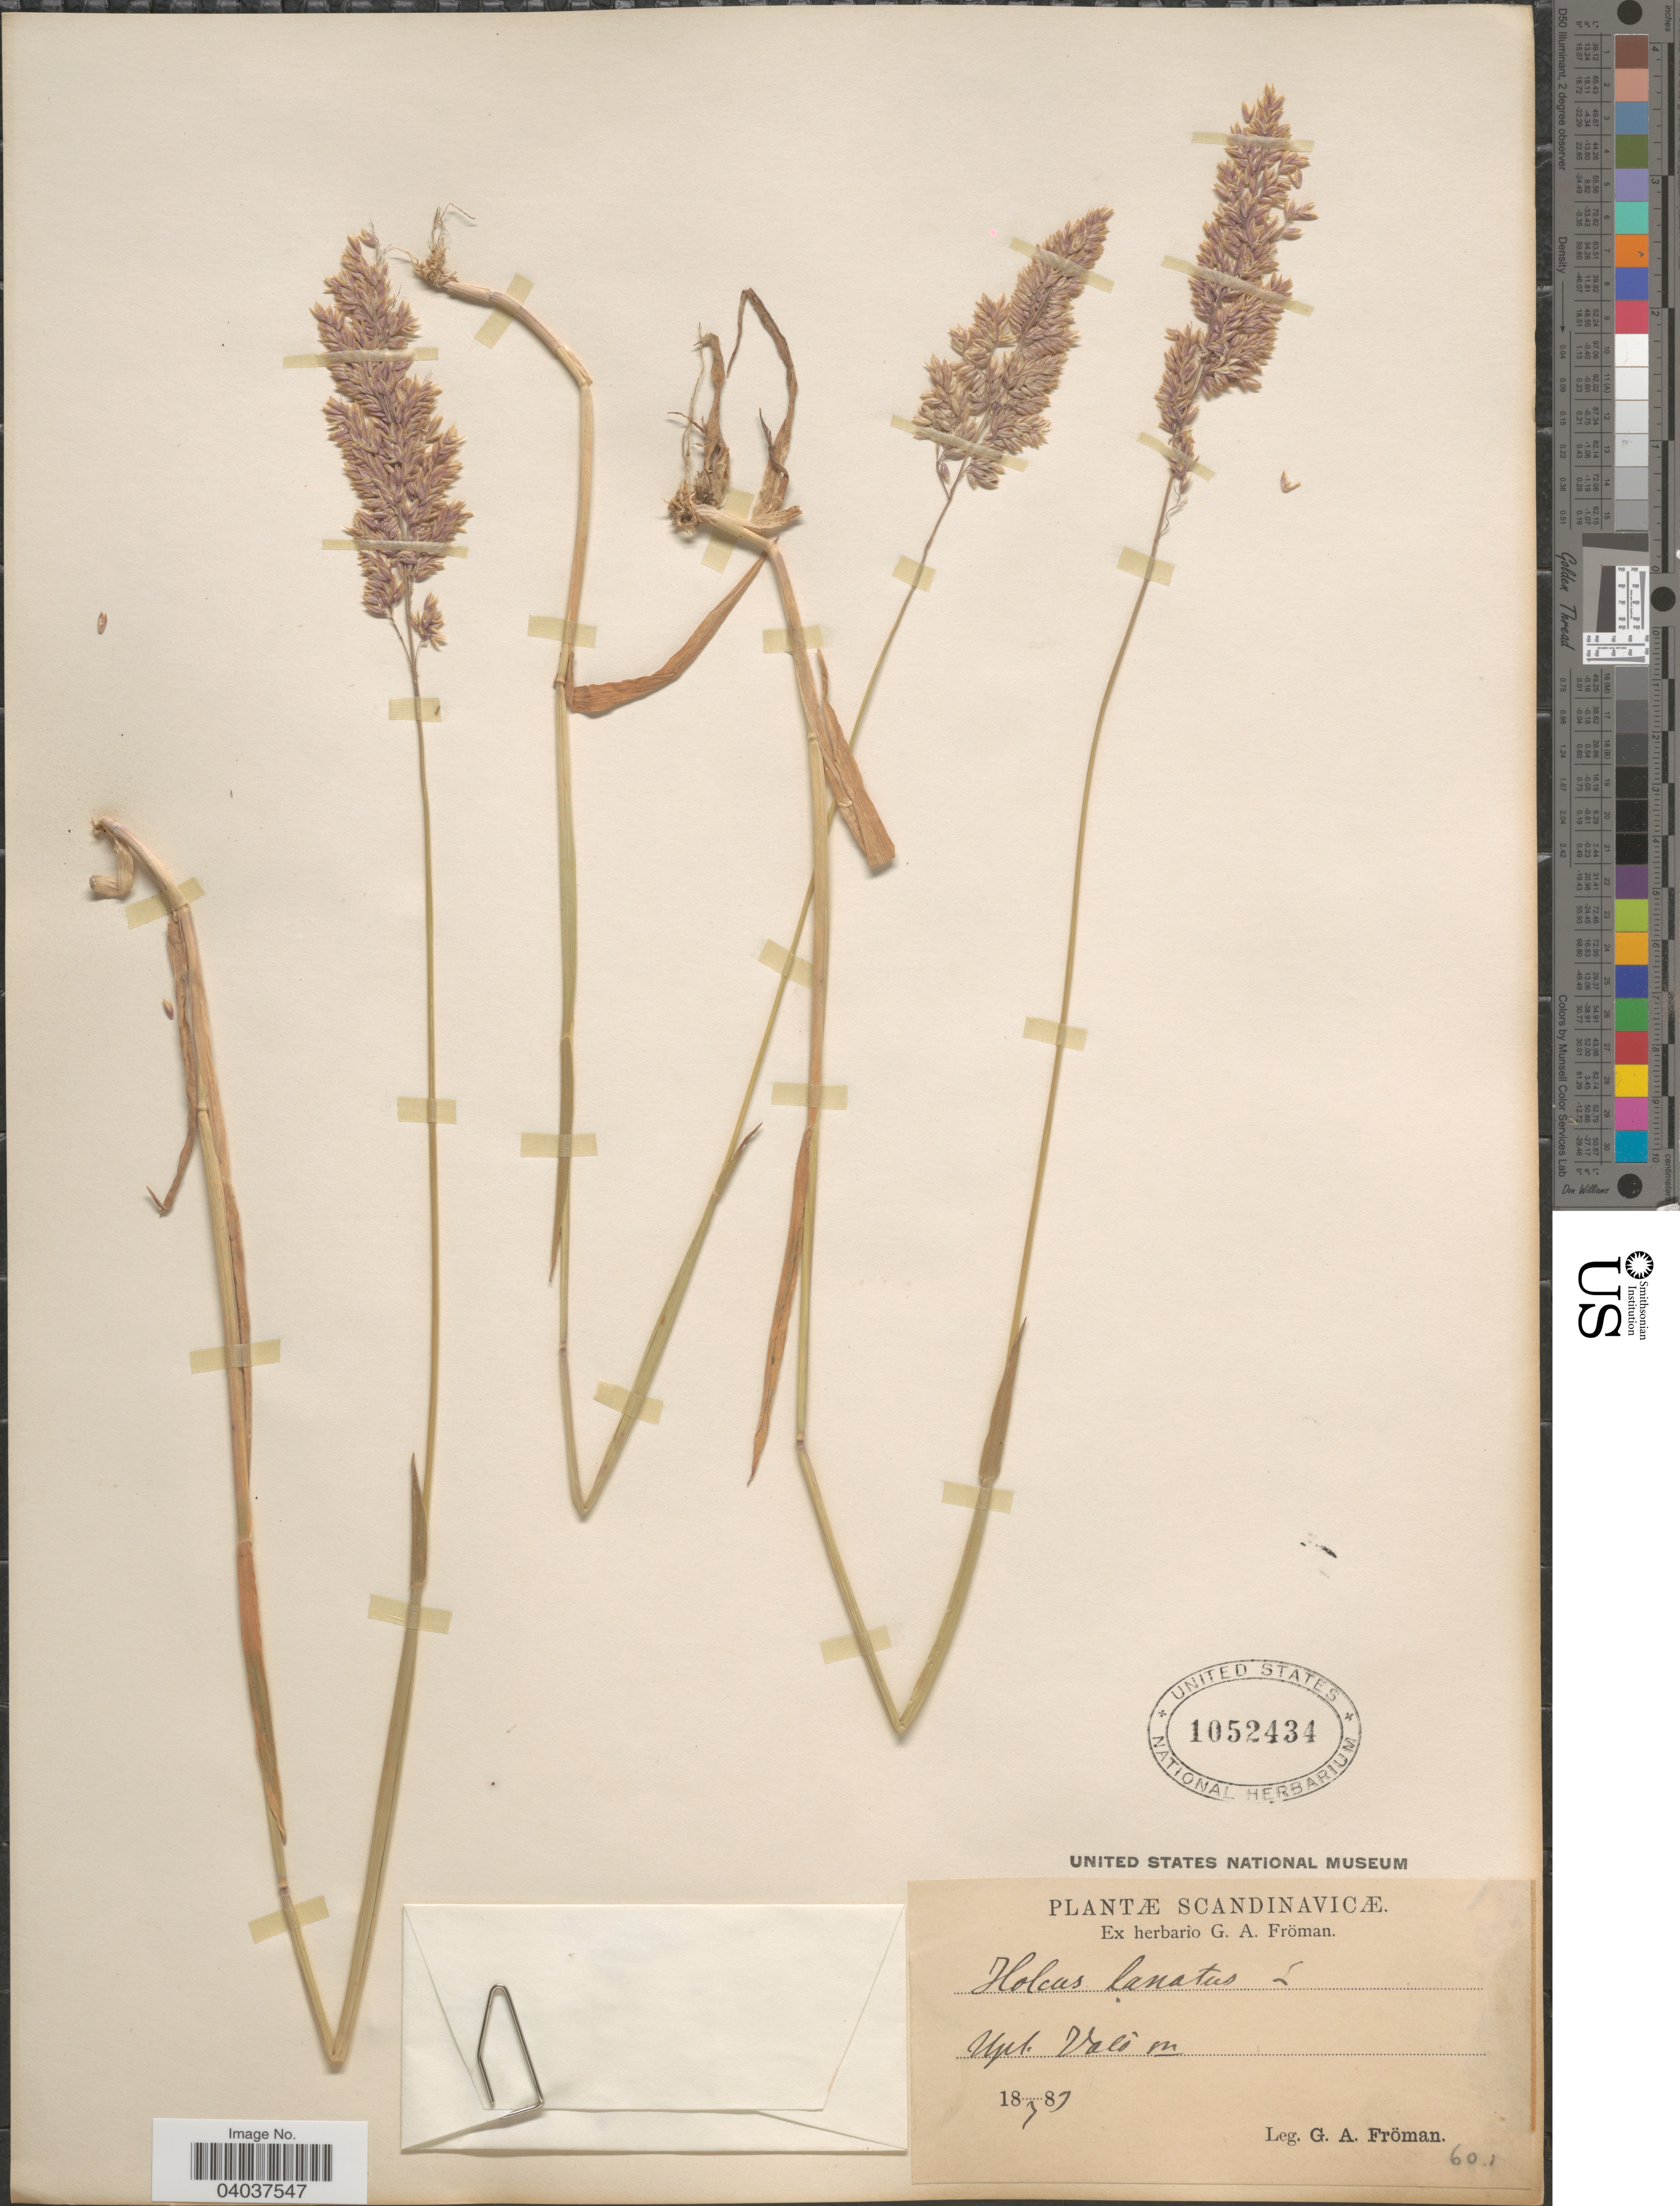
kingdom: Plantae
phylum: Tracheophyta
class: Liliopsida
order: Poales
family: Poaceae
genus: Holcus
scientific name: Holcus lanatus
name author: L.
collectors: G. Fröman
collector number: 601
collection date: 1889-07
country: Sweden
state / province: Uppsala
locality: Scandinavicæ. Upl. Valô.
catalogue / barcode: US 1052434